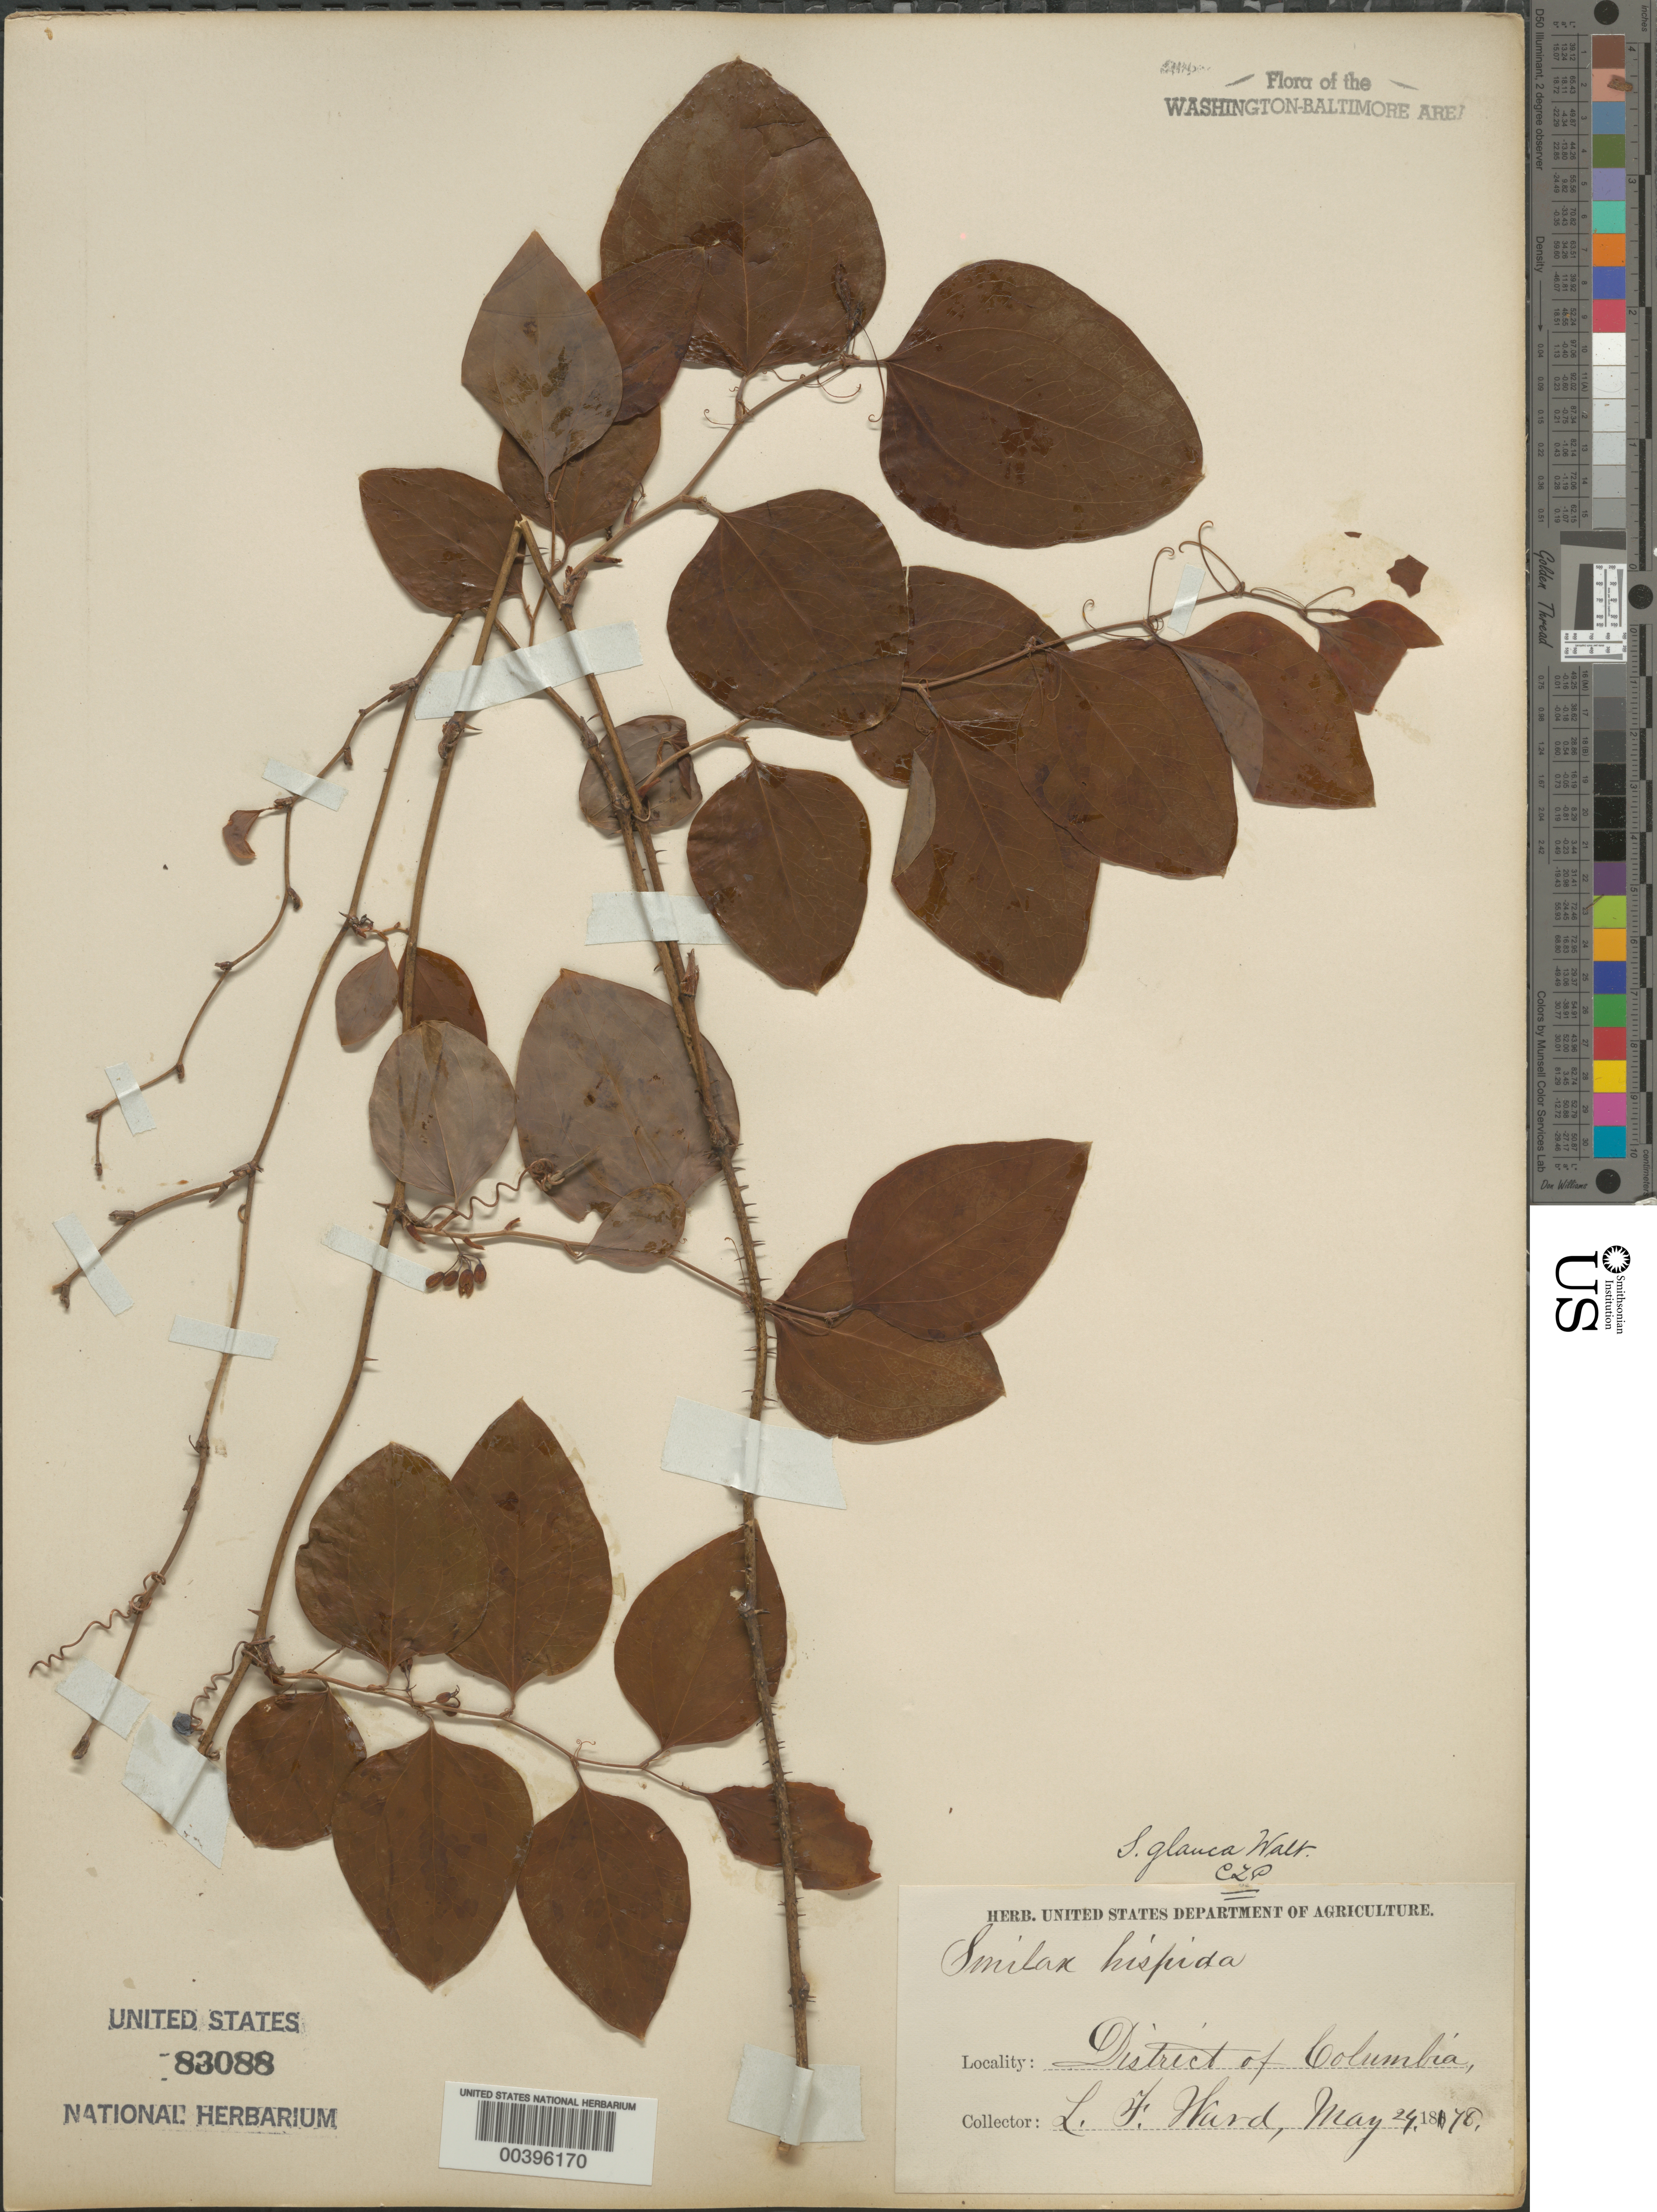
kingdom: Plantae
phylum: Tracheophyta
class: Liliopsida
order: Liliales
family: Smilacaceae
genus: Smilax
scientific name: Smilax glauca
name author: Walter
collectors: L. F. Ward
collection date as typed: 24 May 1878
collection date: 1878-05-24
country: United States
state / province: District of Columbia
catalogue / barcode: US 83088